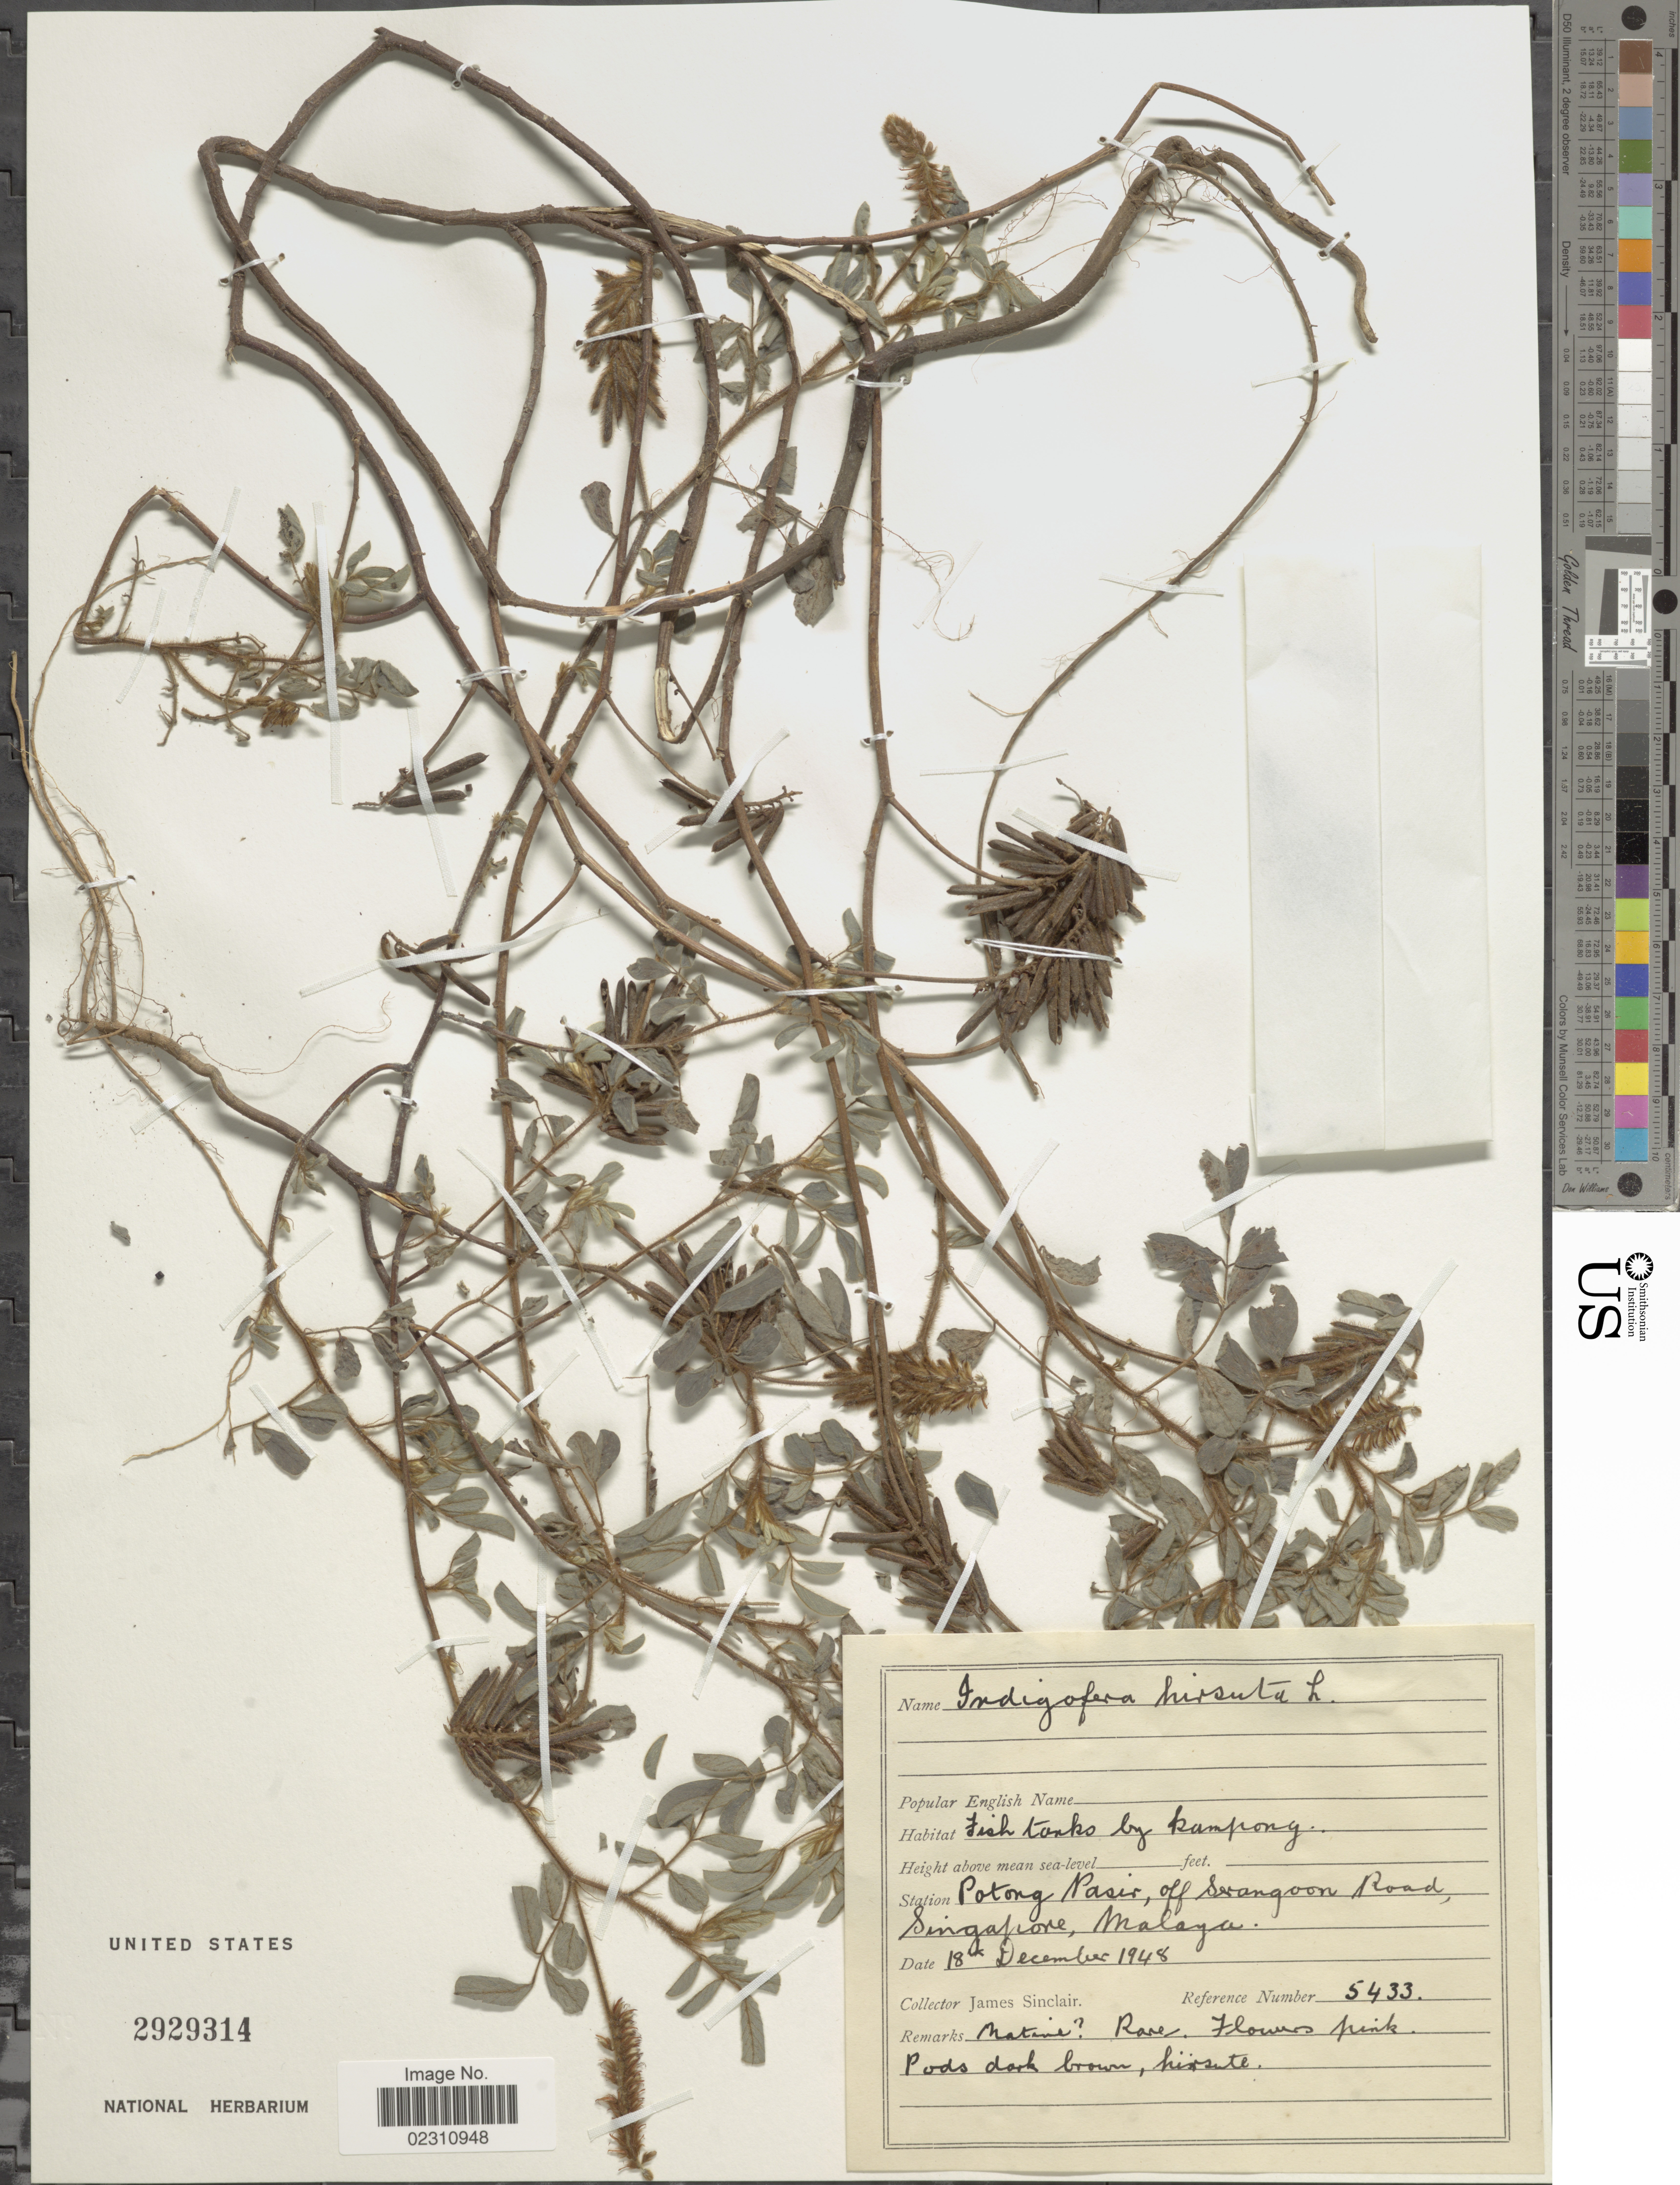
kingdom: Plantae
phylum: Tracheophyta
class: Magnoliopsida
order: Fabales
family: Fabaceae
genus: Indigofera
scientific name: Indigofera hirsuta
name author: L.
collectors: J. Sinclair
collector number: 5433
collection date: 1948-12-18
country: Singapore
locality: Potong Pasir, off Serangoon Road, Singapore, Malaya.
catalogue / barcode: US 2929314